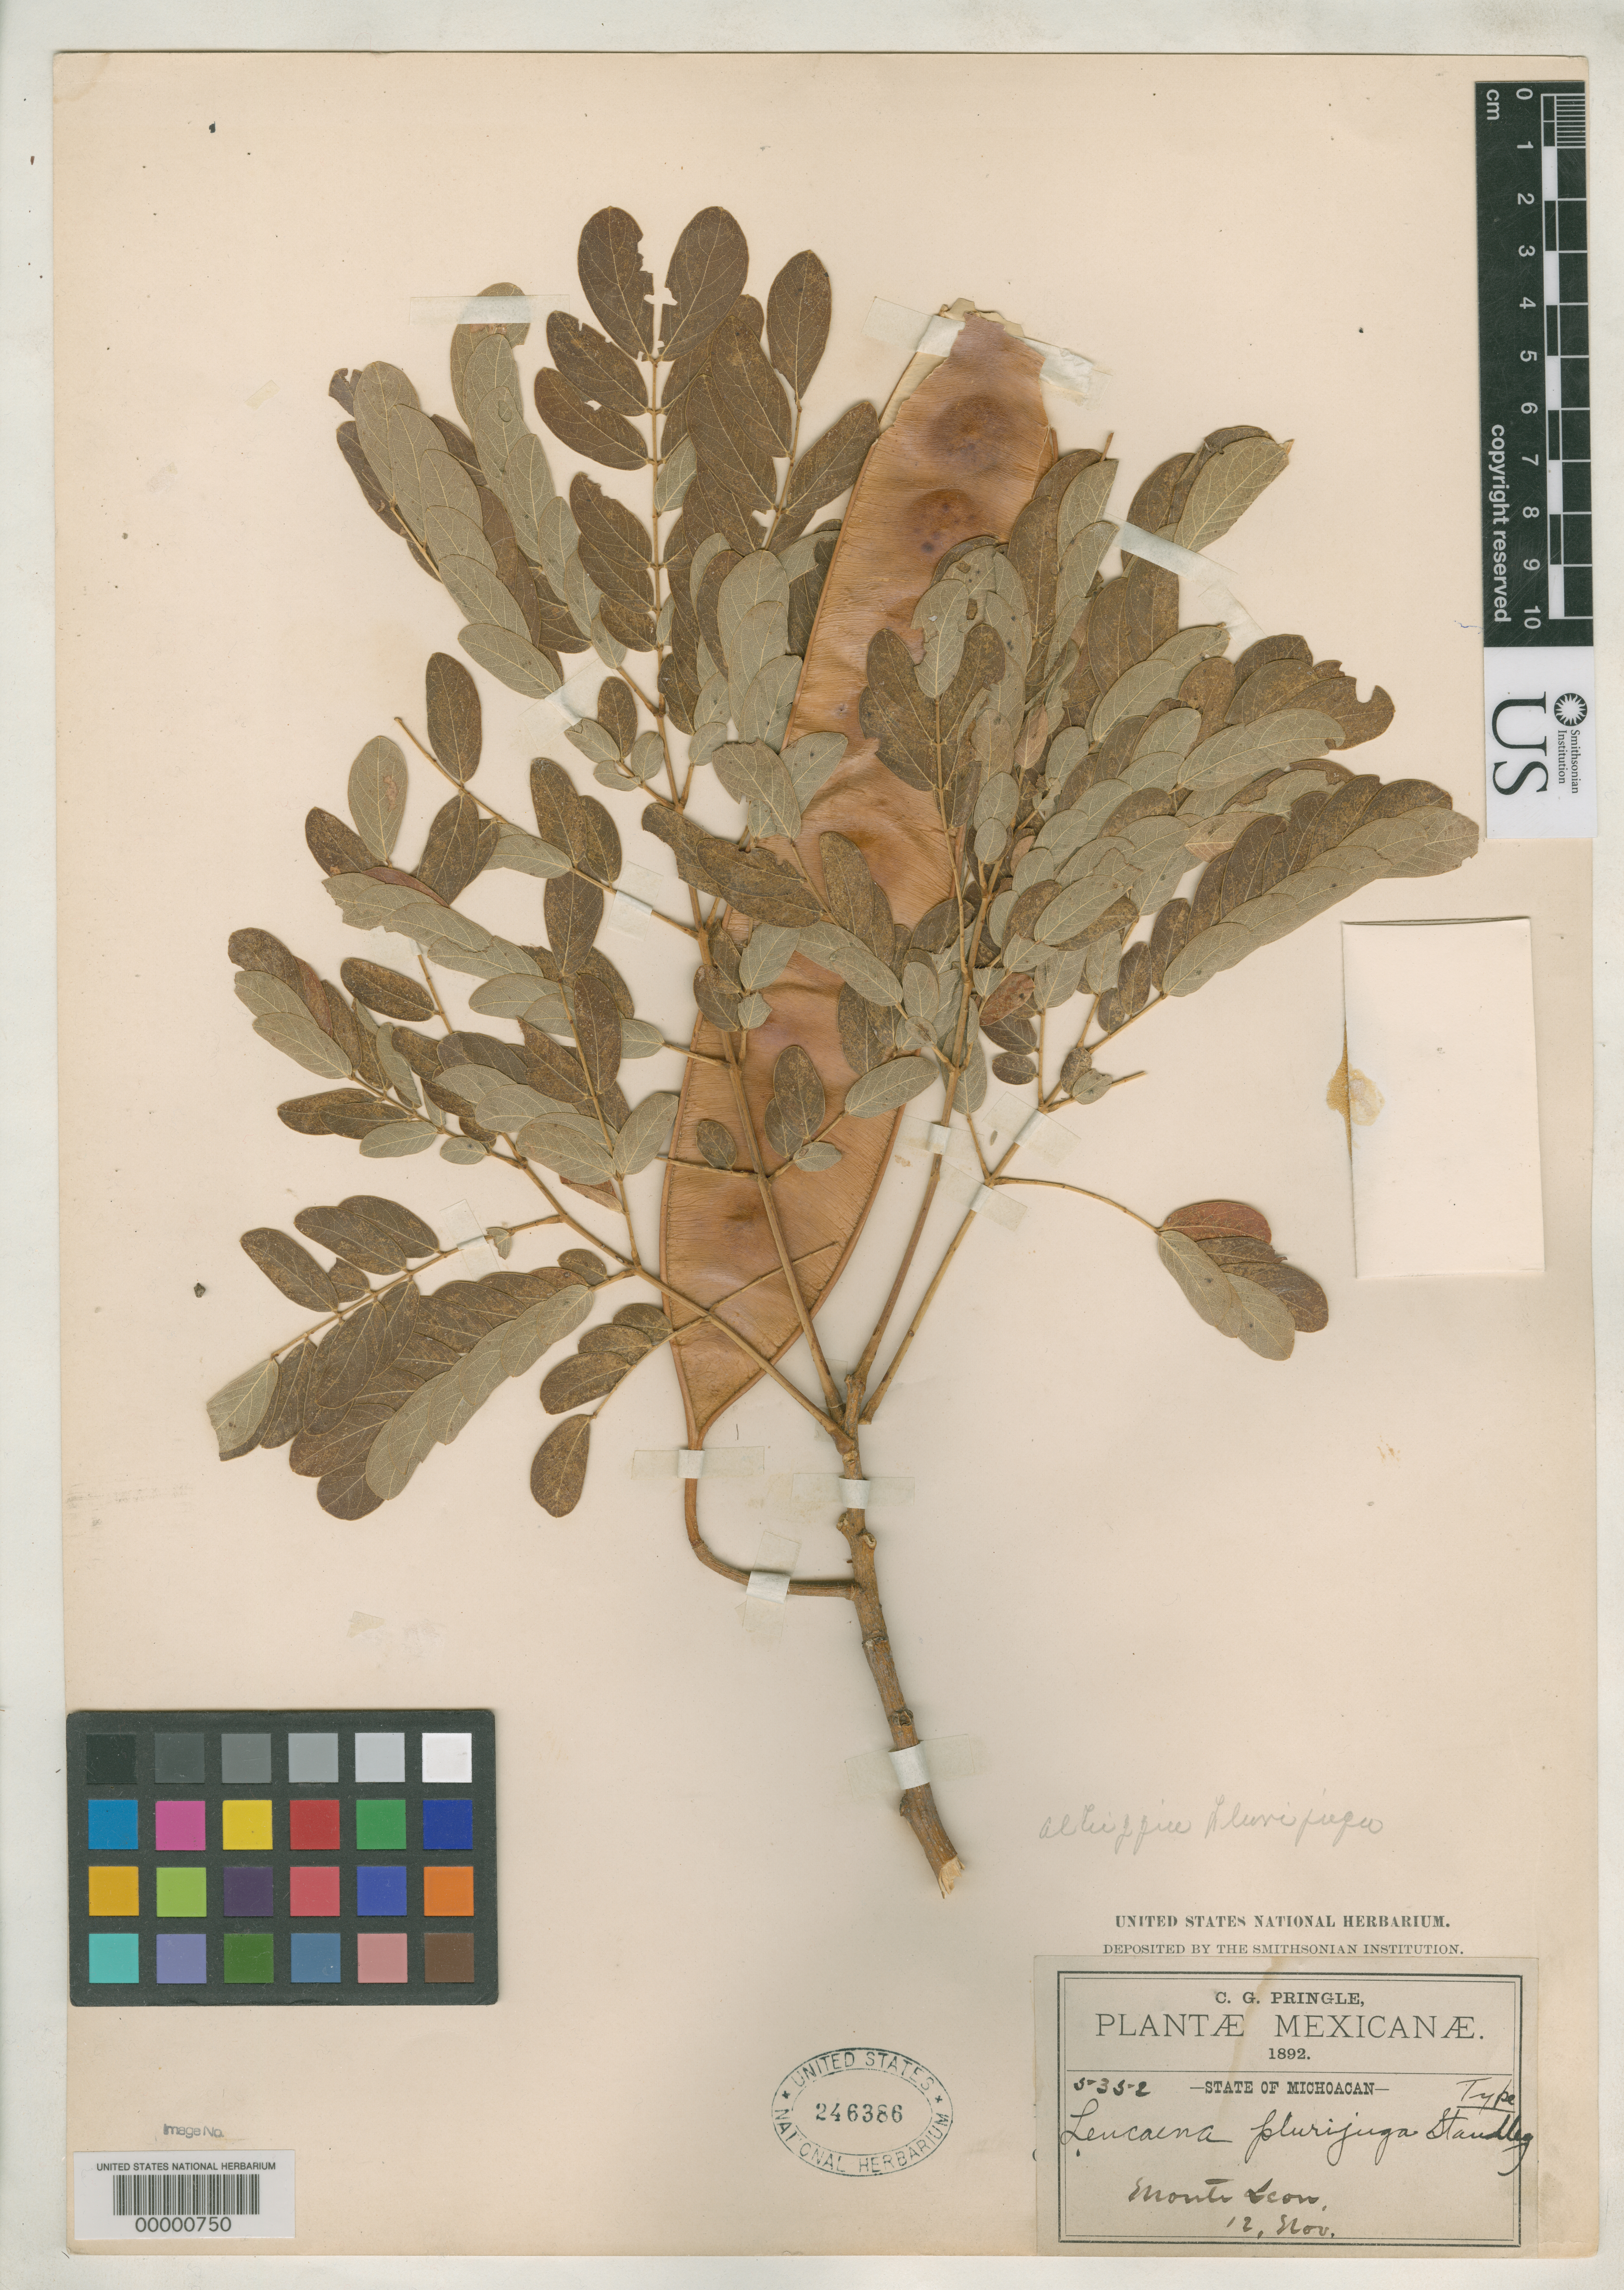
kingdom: Plantae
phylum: Tracheophyta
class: Magnoliopsida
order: Fabales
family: Fabaceae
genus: Leucaena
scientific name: Leucaena plurijuga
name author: Standl.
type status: Holotype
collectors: C. G. Pringle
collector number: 5352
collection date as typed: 12 Nov 1892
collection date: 1892-11-12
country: Mexico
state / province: Michoacán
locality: Monte Leon.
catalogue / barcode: US 246386